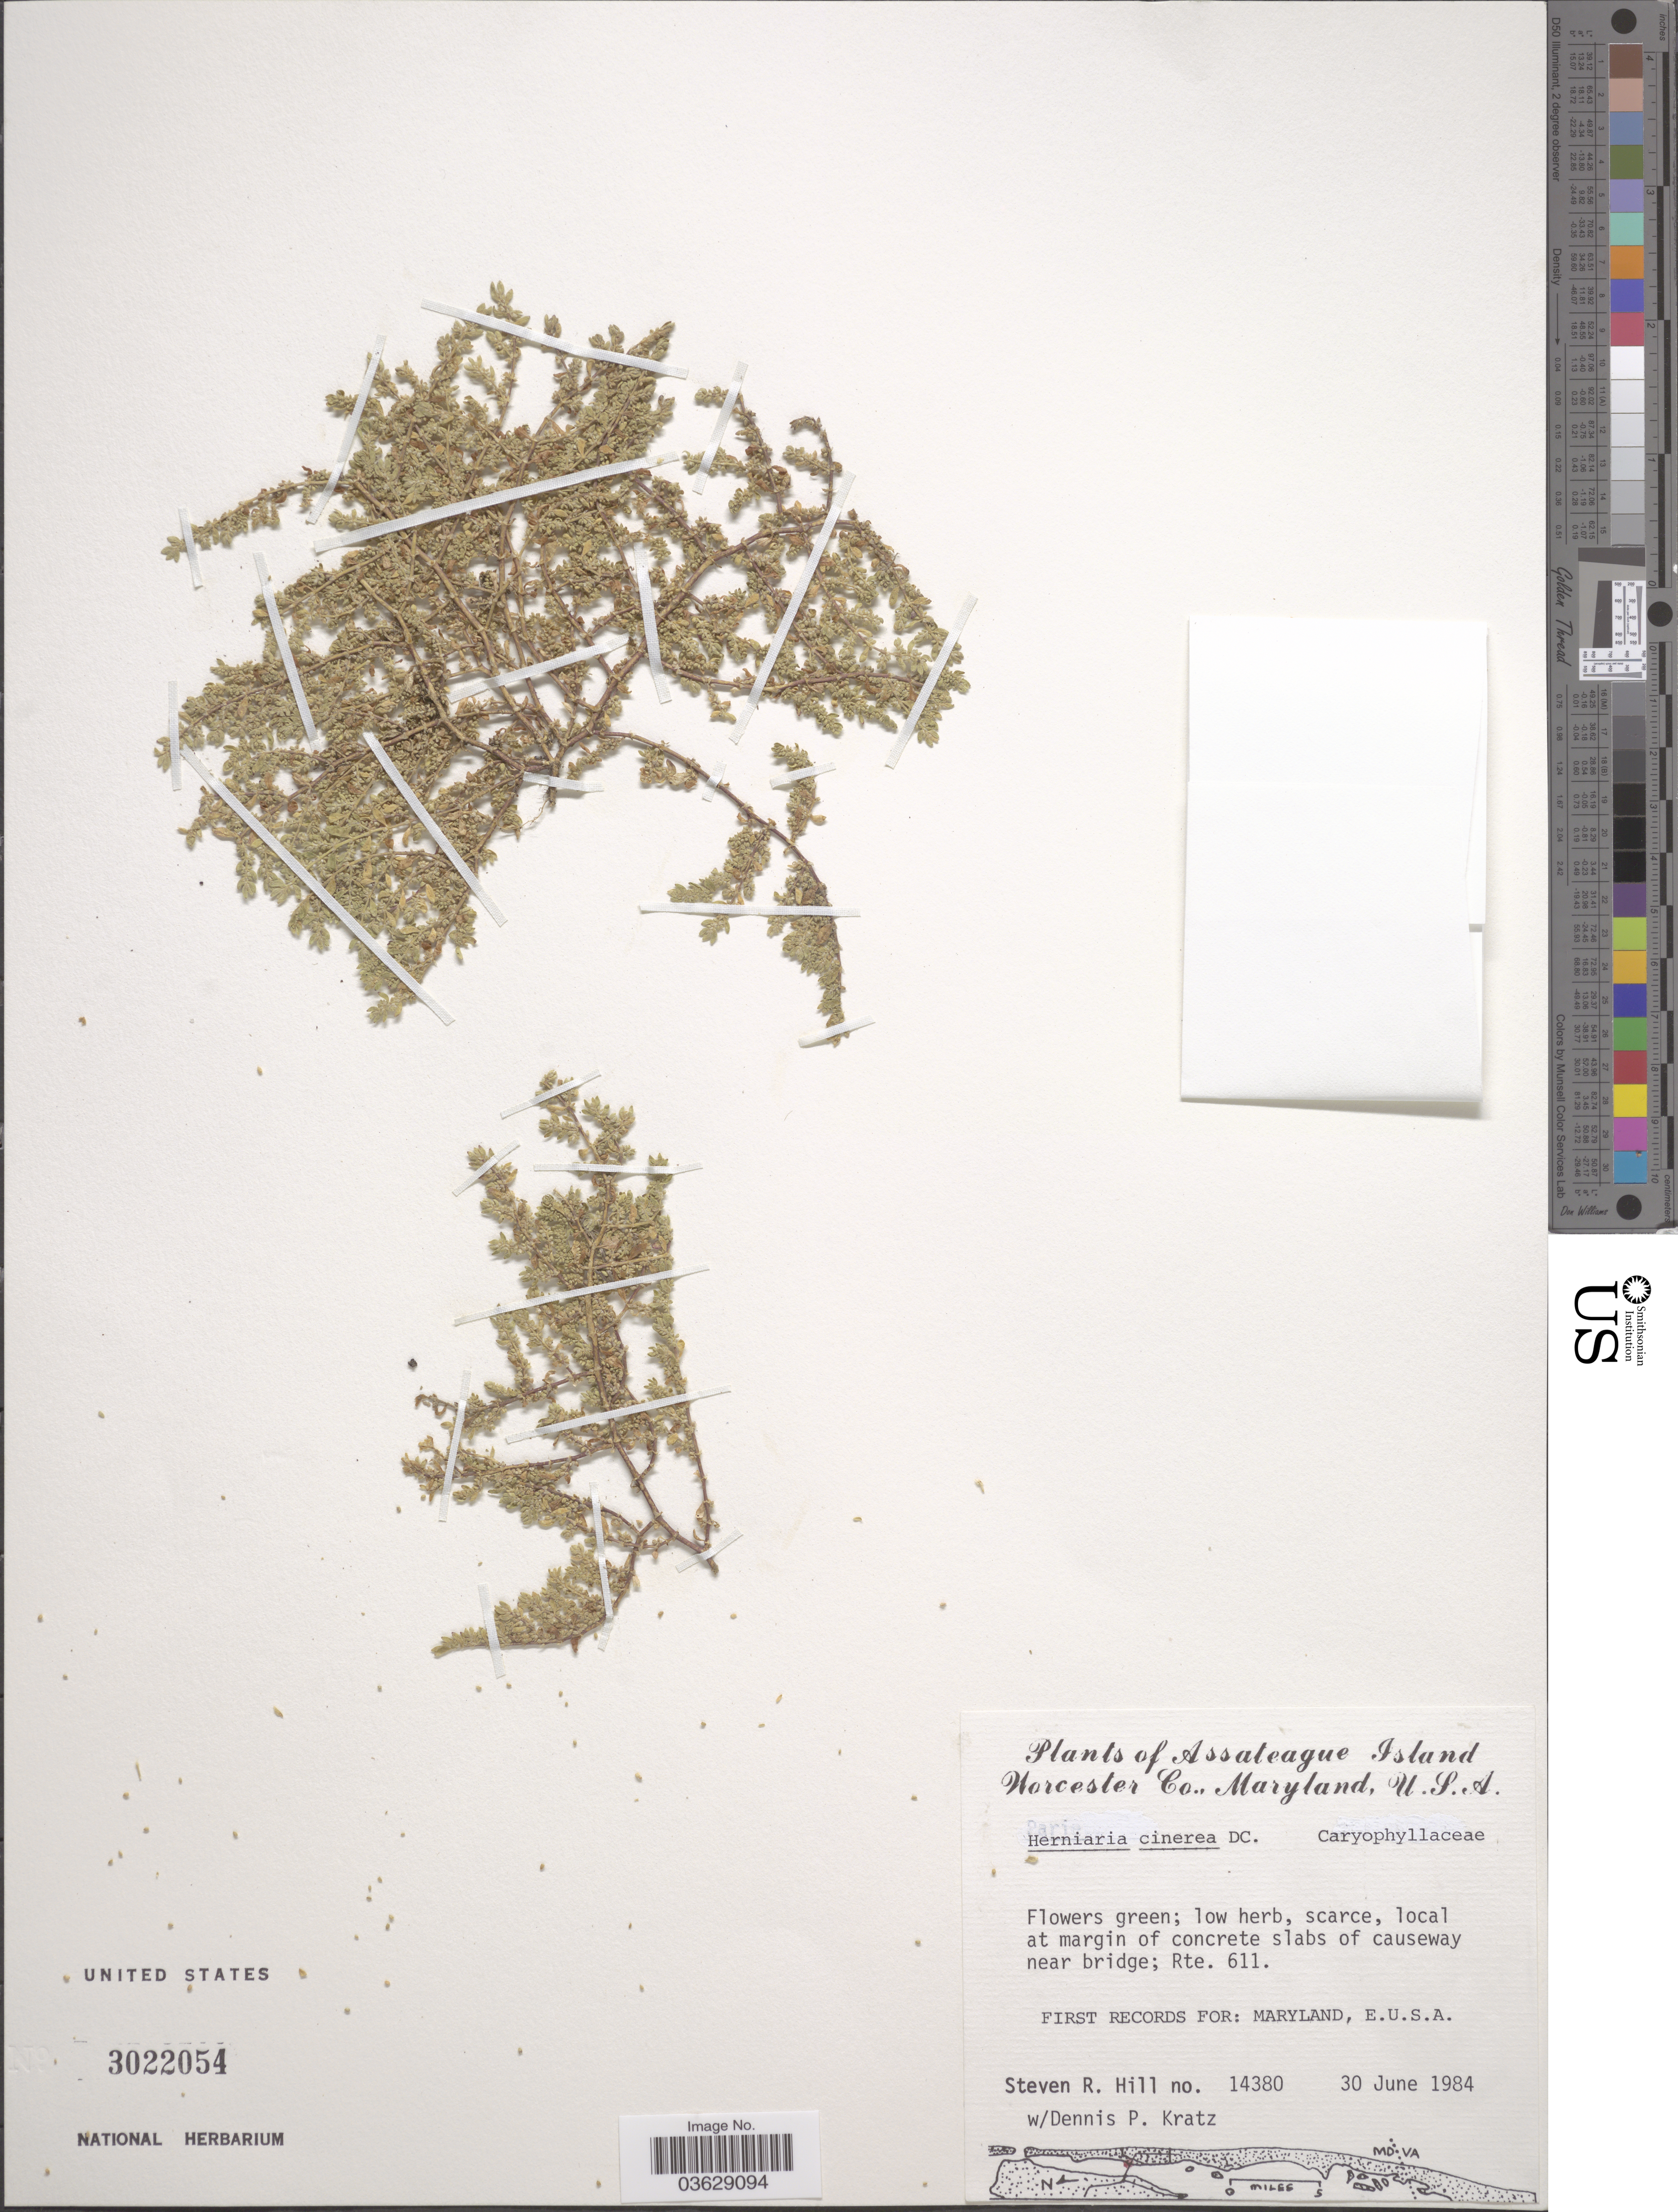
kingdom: Plantae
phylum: Tracheophyta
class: Magnoliopsida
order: Caryophyllales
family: Caryophyllaceae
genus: Herniaria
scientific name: Herniaria cinerea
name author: DC.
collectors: S. Hill & D. Kratz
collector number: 14380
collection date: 1984-06-30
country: United States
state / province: Maryland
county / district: Worcester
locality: Assateaugue Island. Worcester Co. Rte. 611.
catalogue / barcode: US 3022054